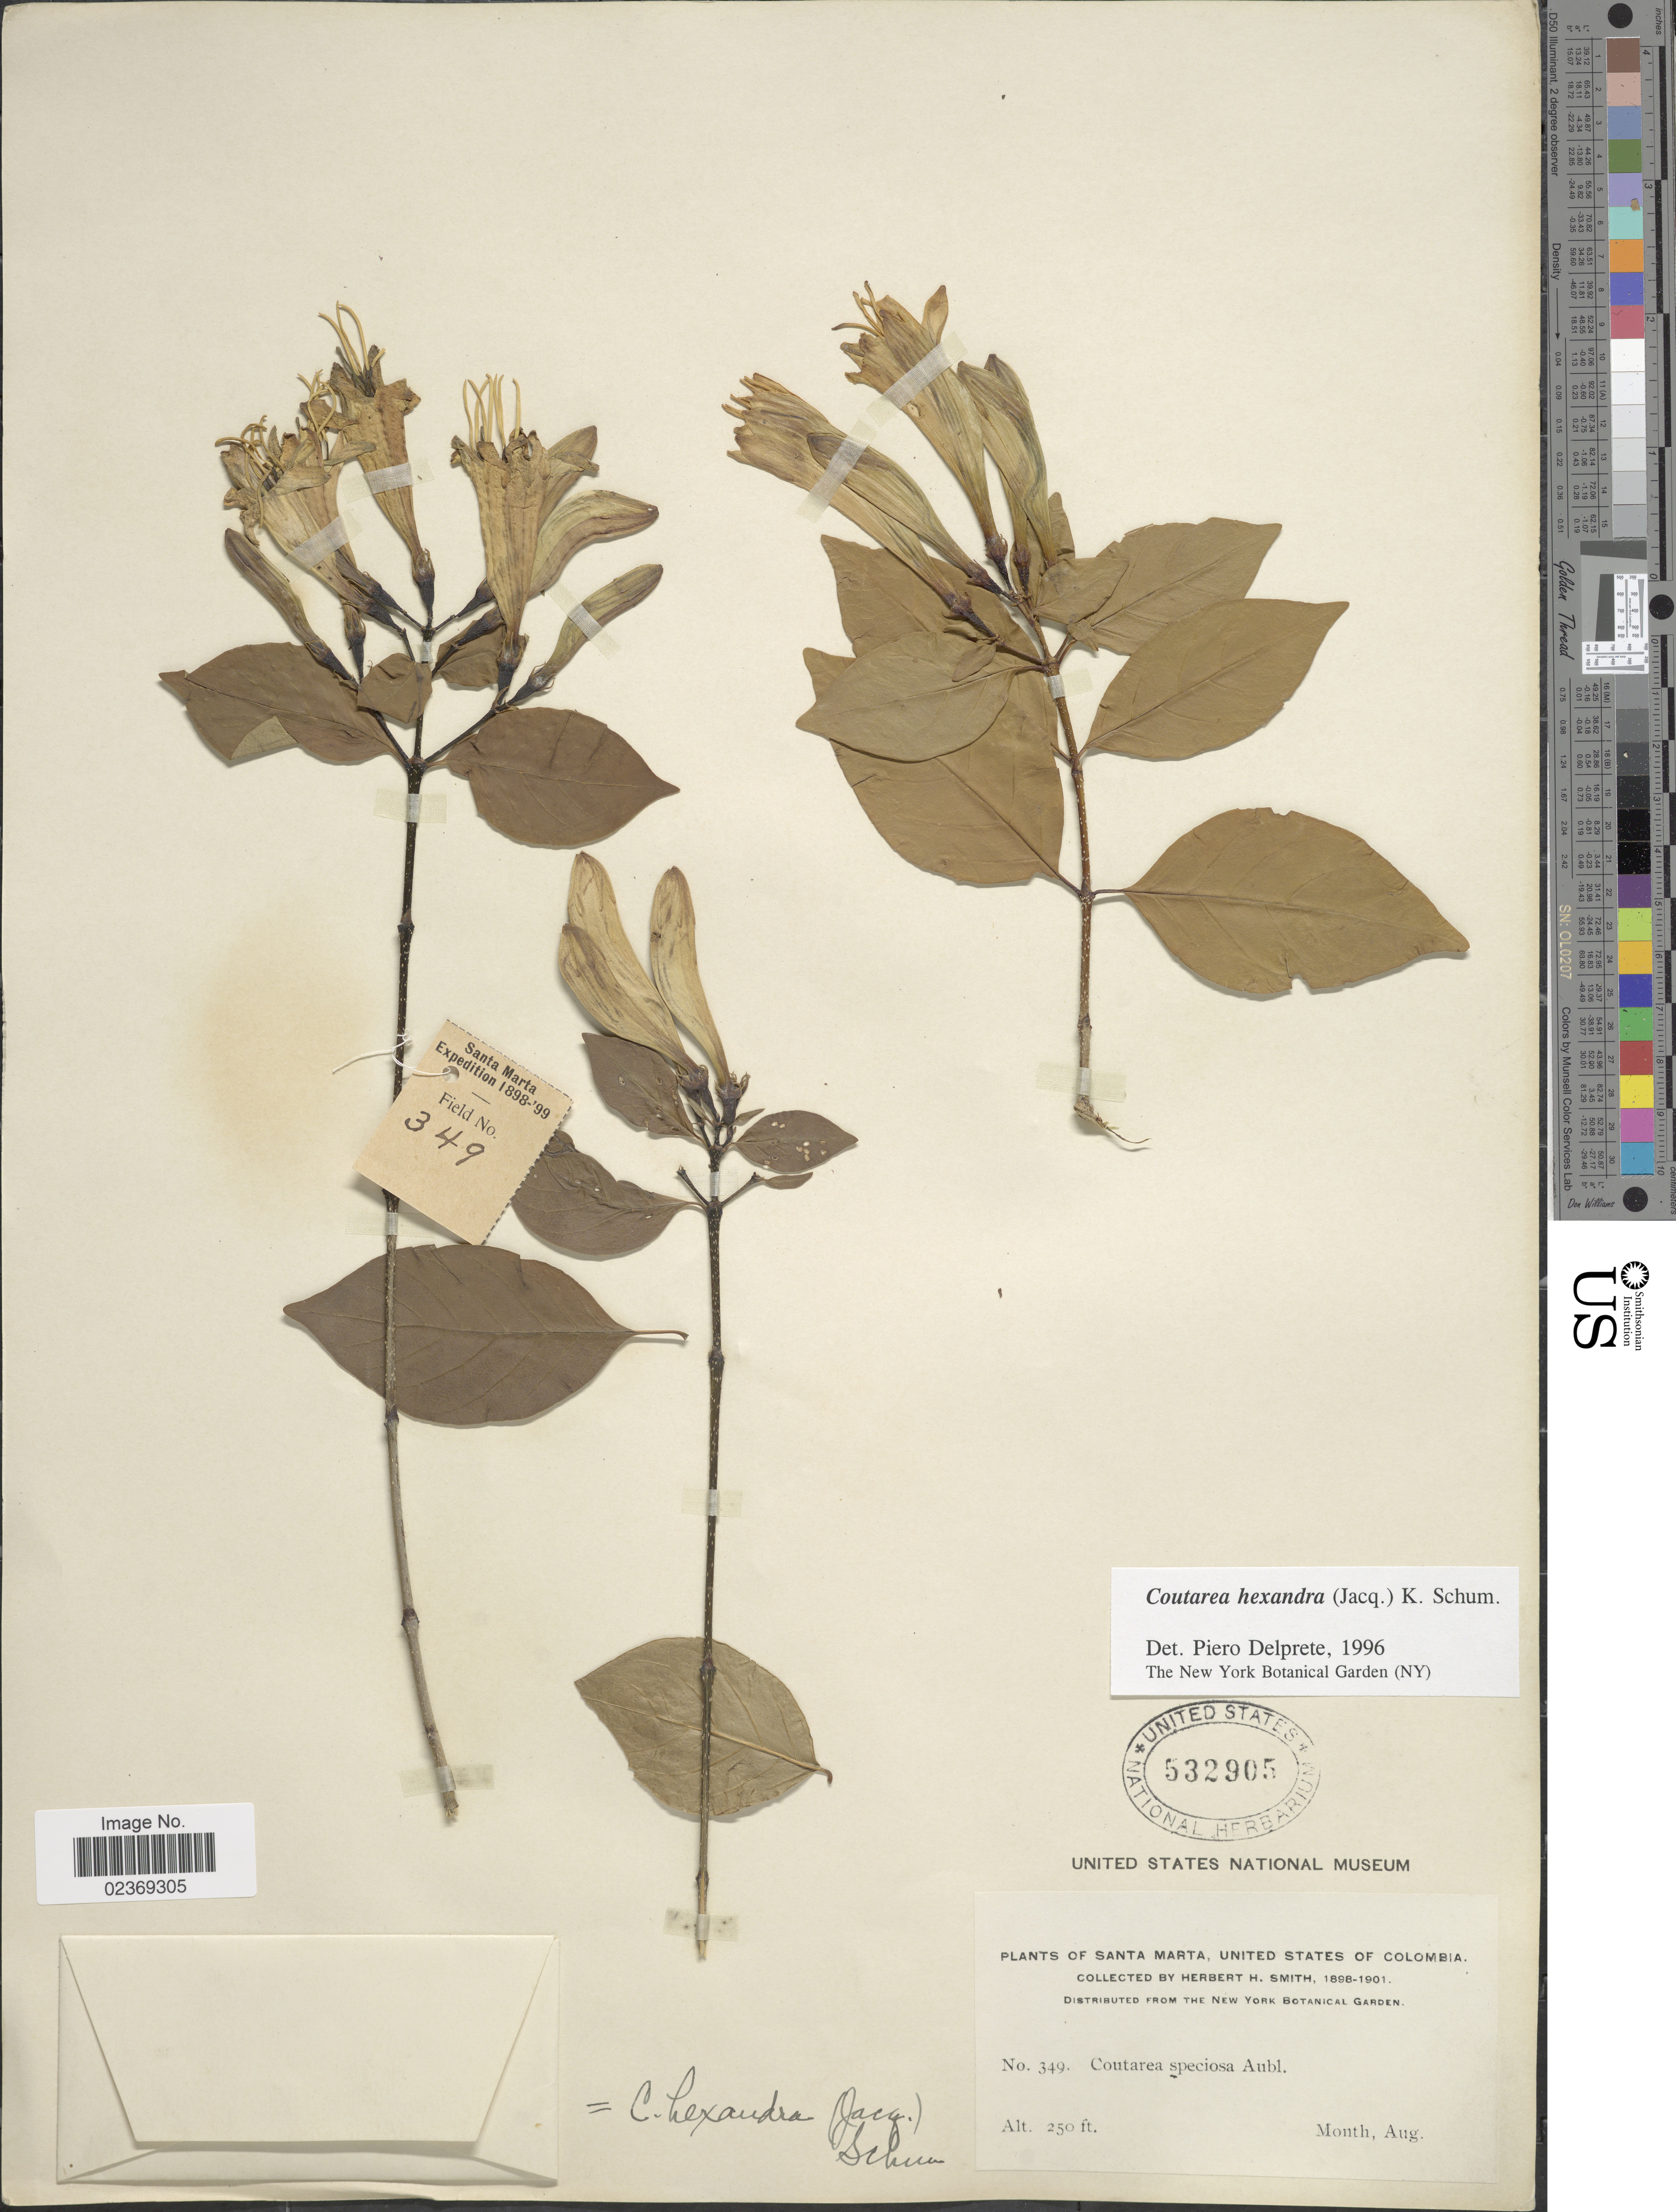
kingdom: Plantae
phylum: Tracheophyta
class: Magnoliopsida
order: Gentianales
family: Rubiaceae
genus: Coutarea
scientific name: Coutarea hexandra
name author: (Jacq.) K. Schum.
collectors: Herbert H. Smith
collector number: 349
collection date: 1898-08/1901-08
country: Colombia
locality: Santa Marta, United States of Colombia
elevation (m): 76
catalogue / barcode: US 532905